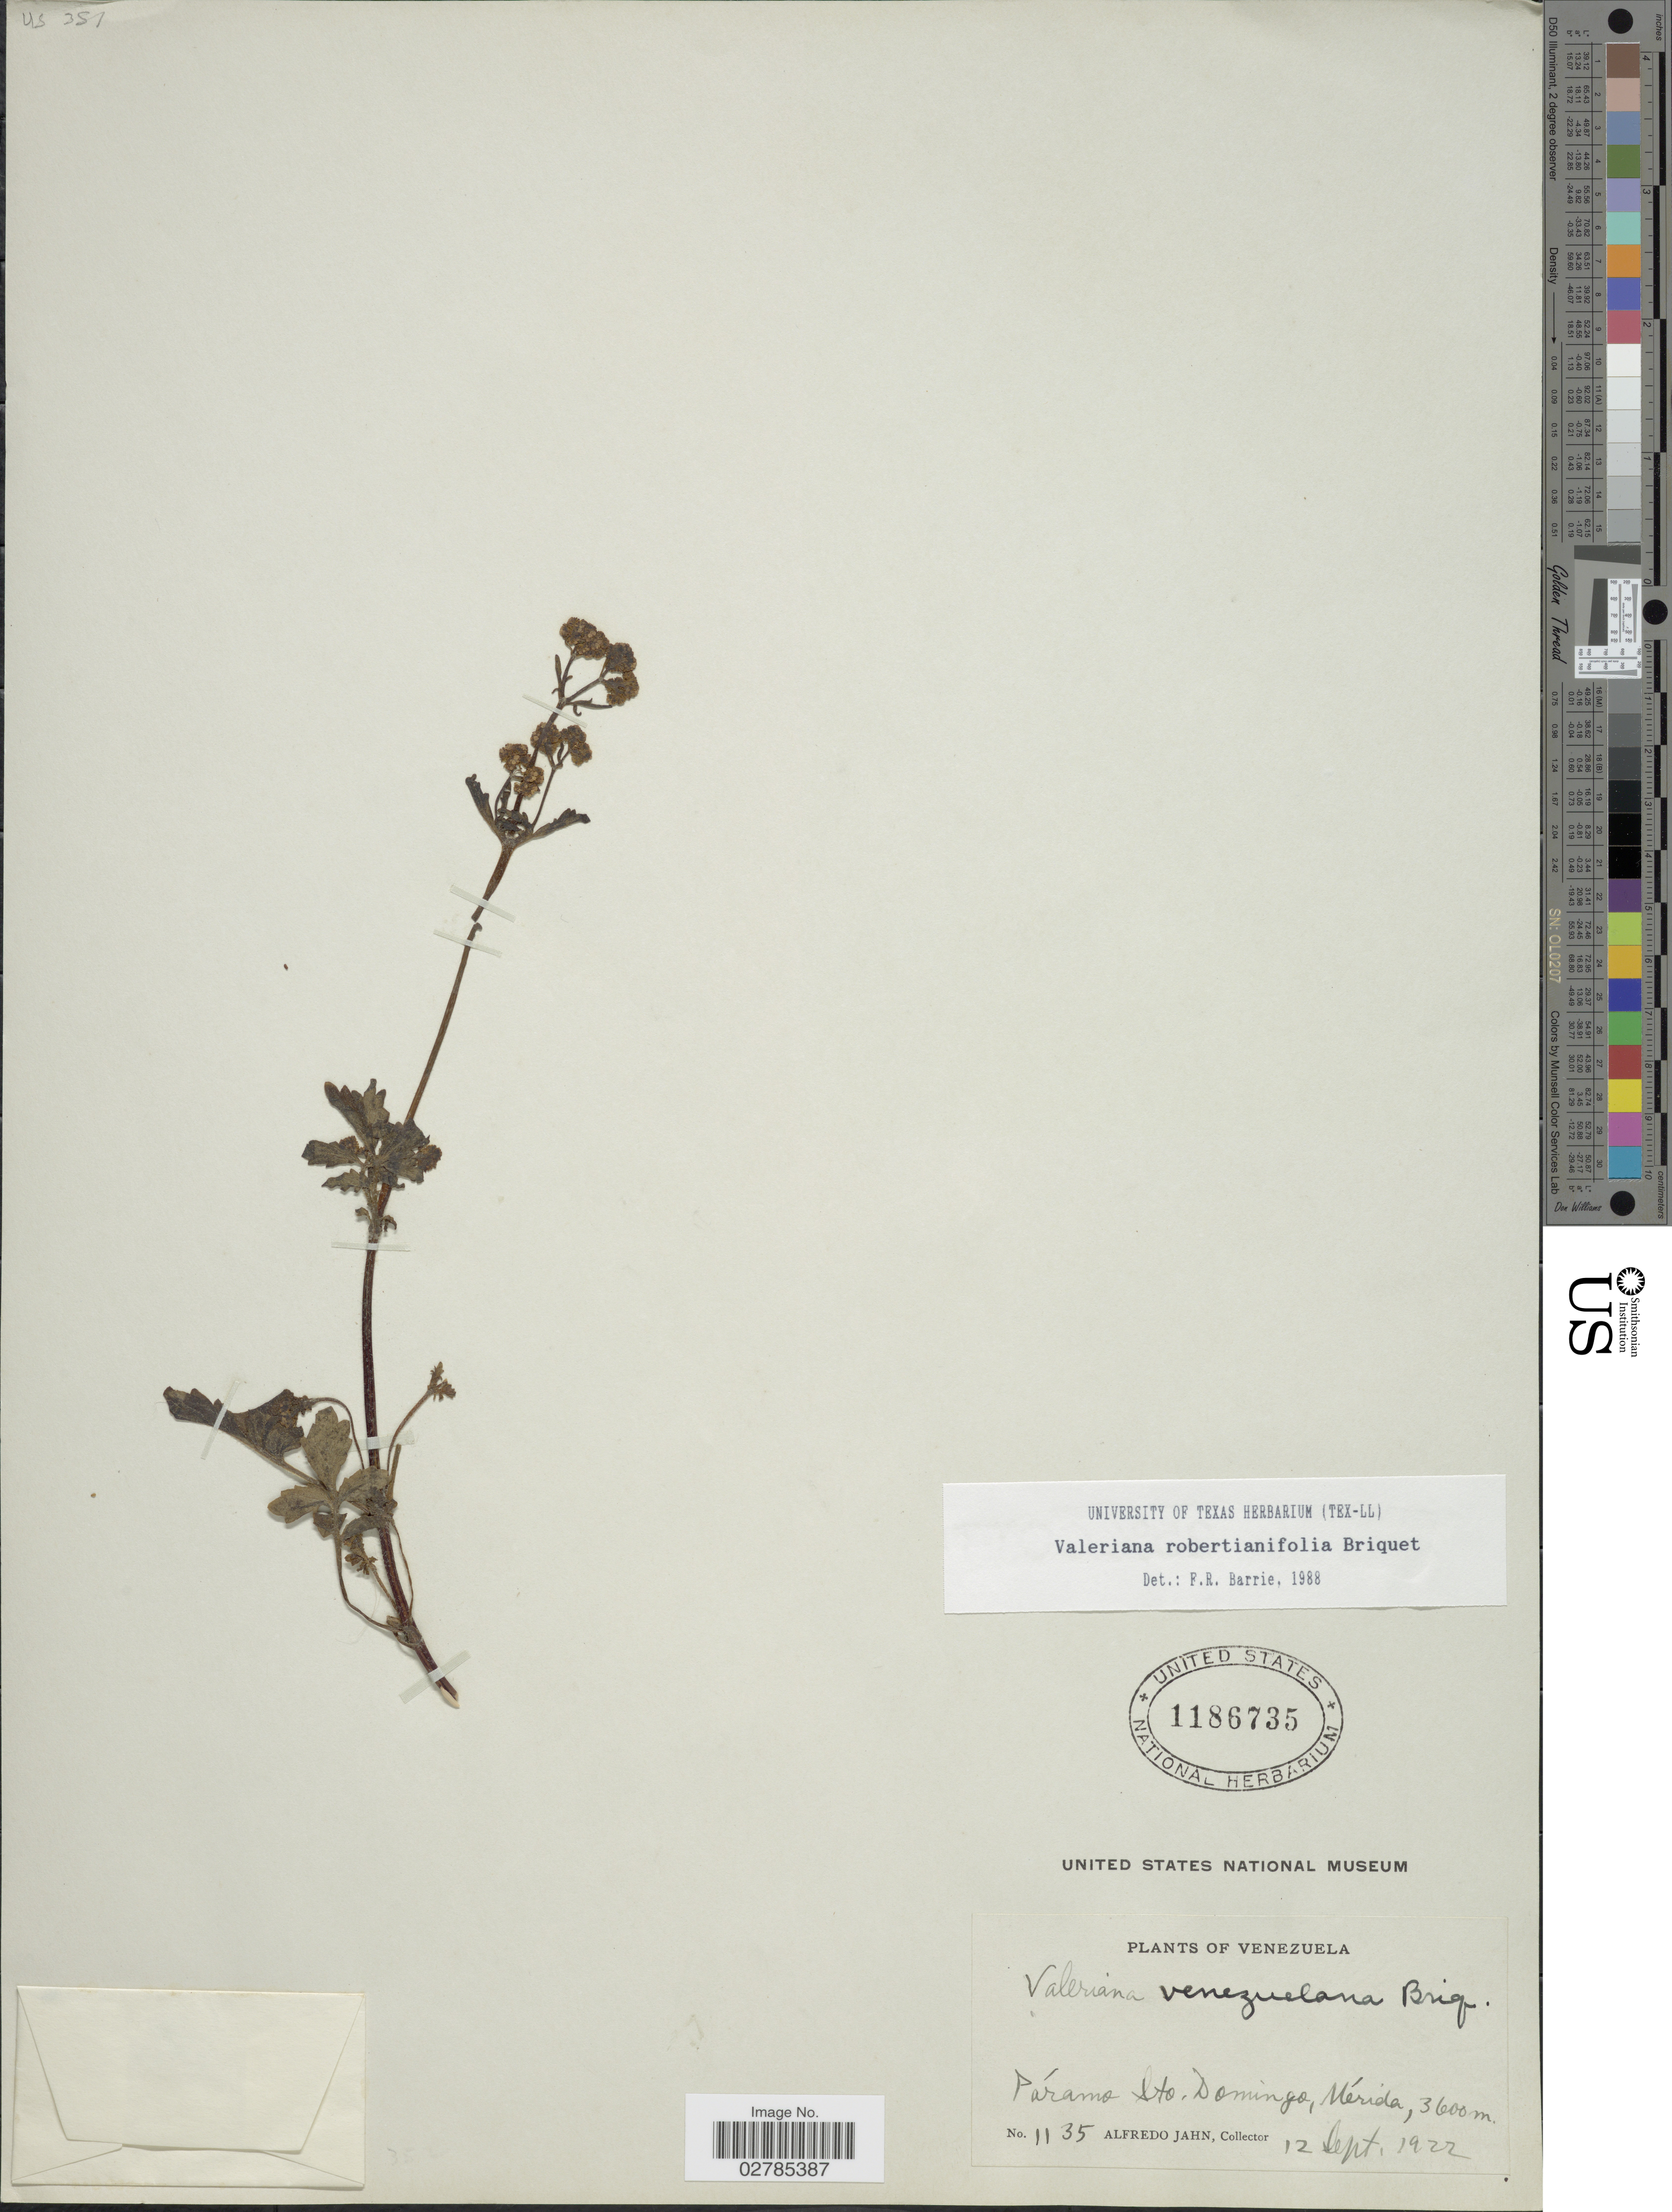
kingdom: Plantae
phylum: Tracheophyta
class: Magnoliopsida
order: Dipsacales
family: Caprifoliaceae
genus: Valeriana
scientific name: Valeriana robertianifolia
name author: Briq.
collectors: A. Jahn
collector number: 1135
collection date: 1922-09-12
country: Venezuela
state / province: Mérida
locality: Páramo Sto. Domingo, Mérida.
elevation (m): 3600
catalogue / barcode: US 1186735